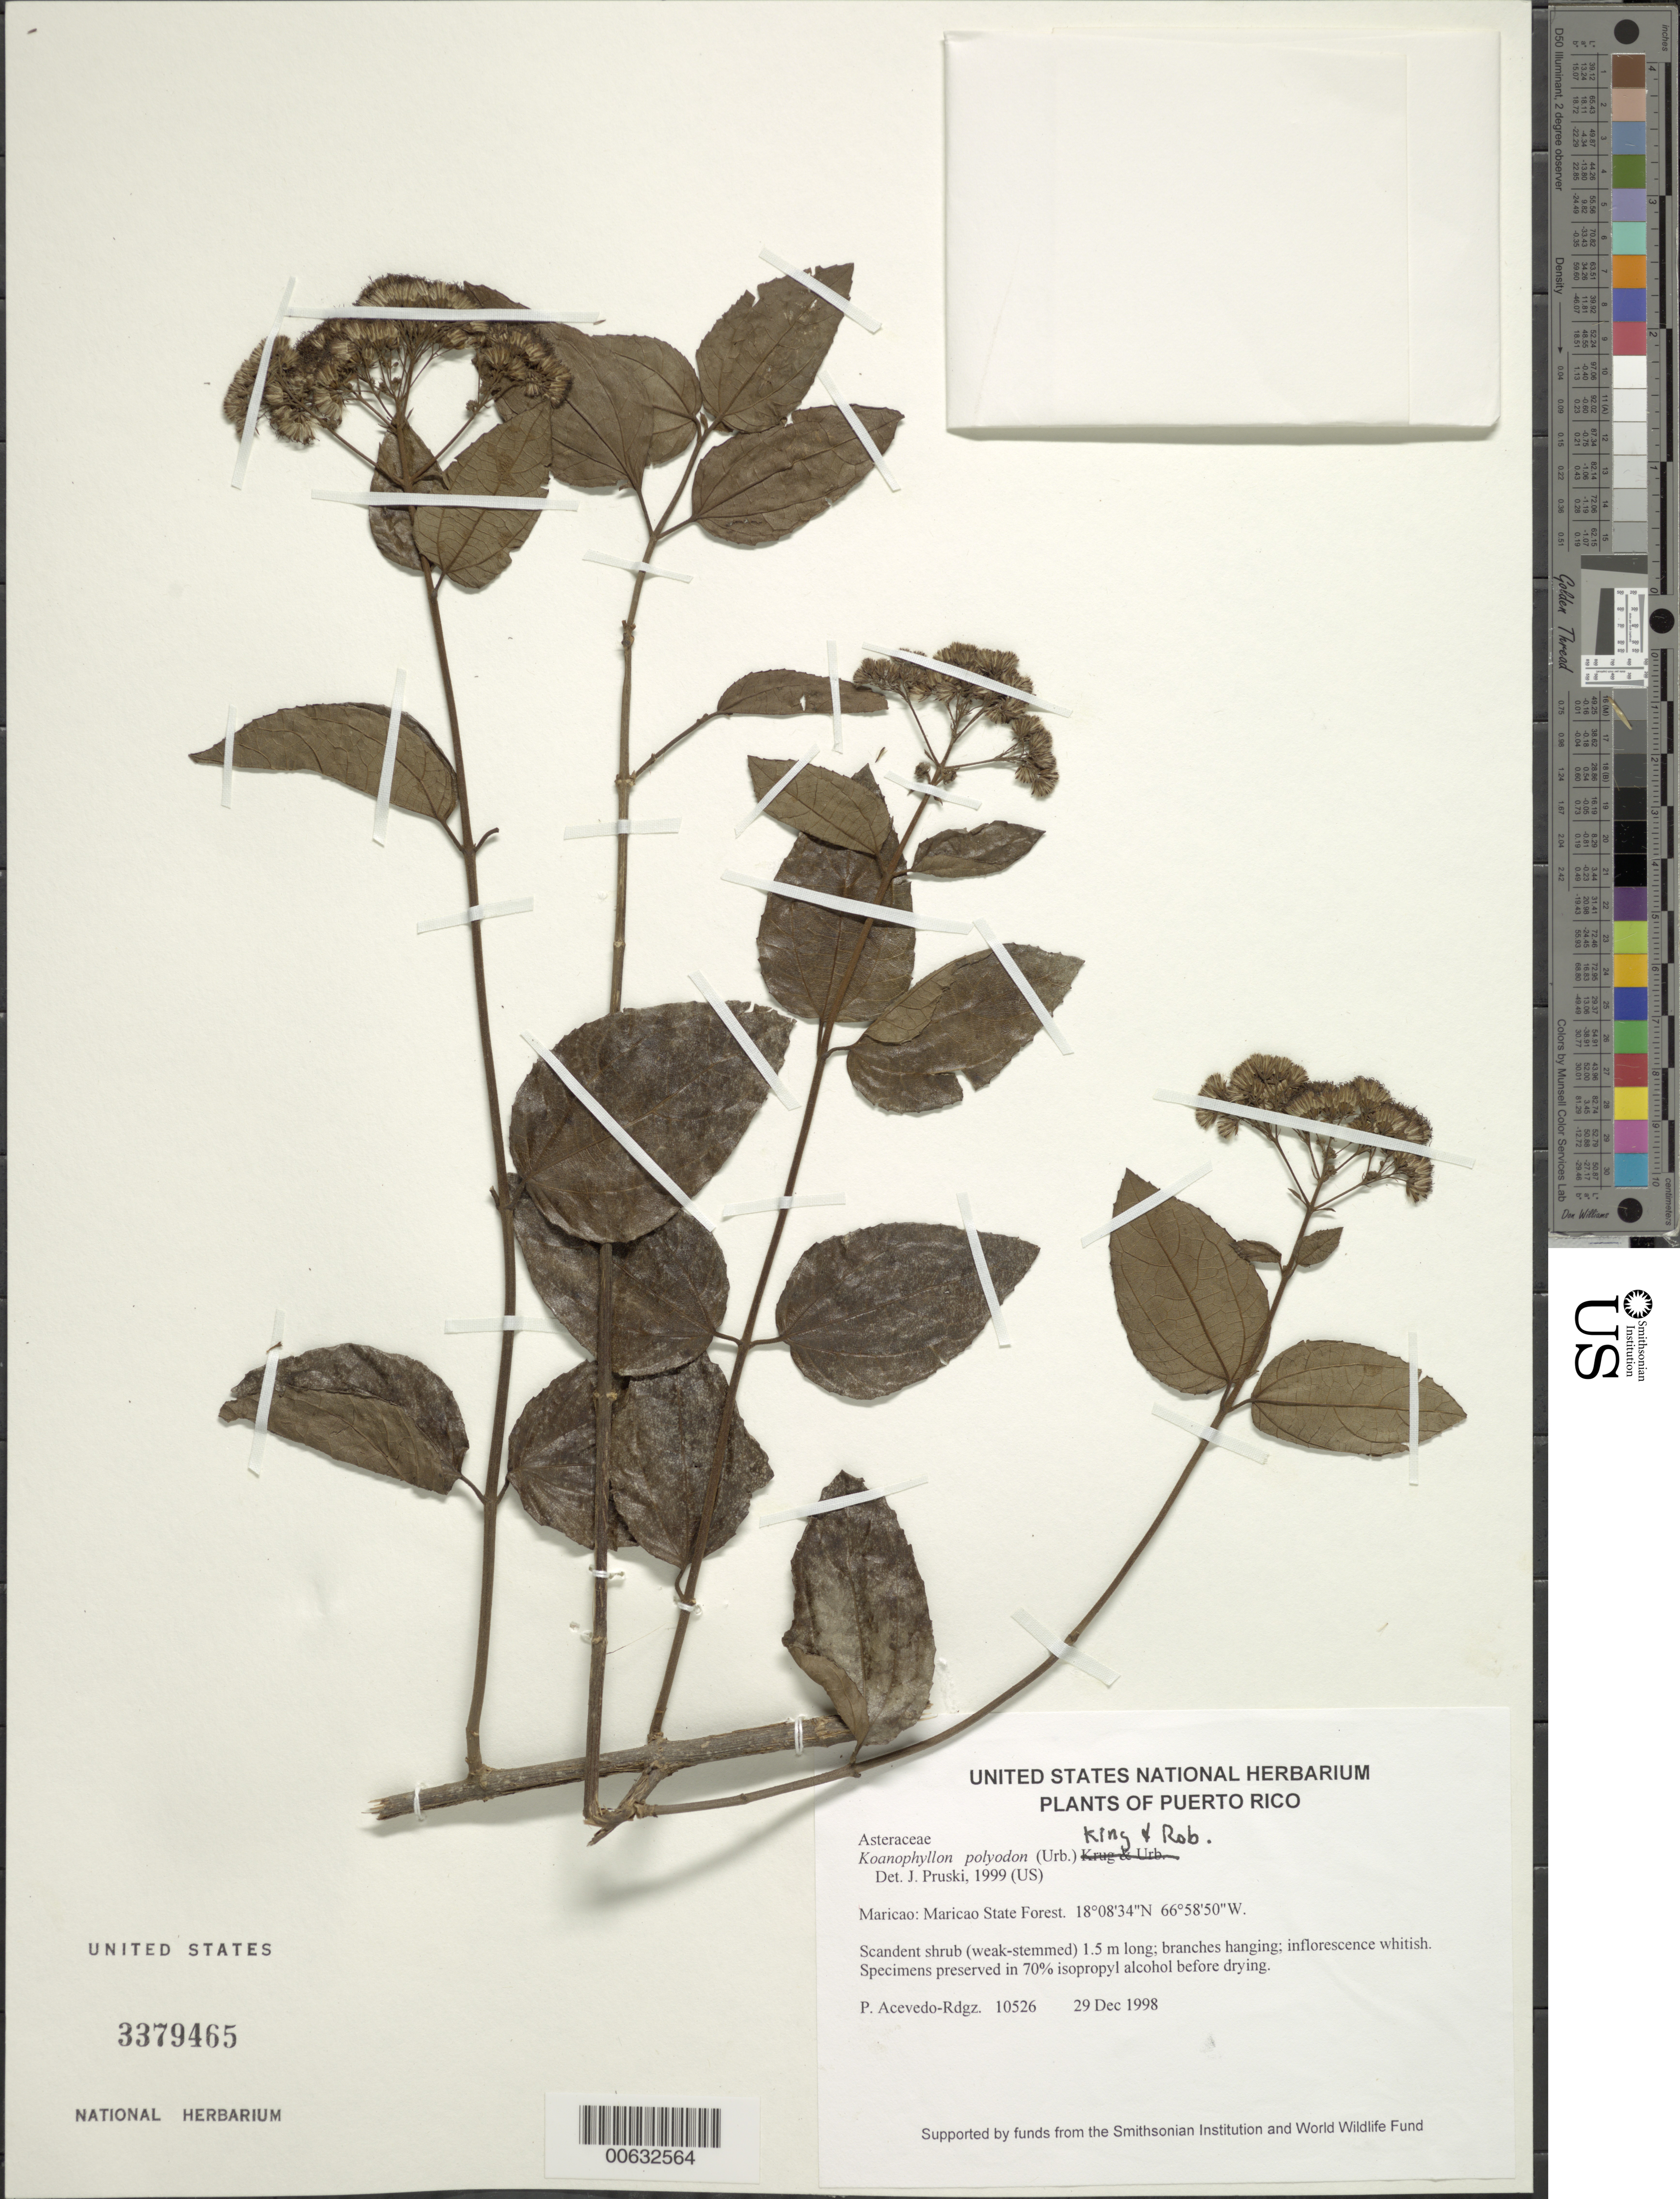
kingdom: Plantae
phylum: Tracheophyta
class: Magnoliopsida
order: Asterales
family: Asteraceae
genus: Koanophyllon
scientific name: Koanophyllon polyodon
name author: (Urb.) R.M. King & H. Rob.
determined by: Pruski, J. F.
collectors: P. Acevedo-Rodr.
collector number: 10526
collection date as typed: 29 Dec 1998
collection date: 1998-12-29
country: Puerto Rico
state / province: Maricao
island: Puerto Rico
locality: Maricao: Maricao State Forest.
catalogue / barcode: US 3379465